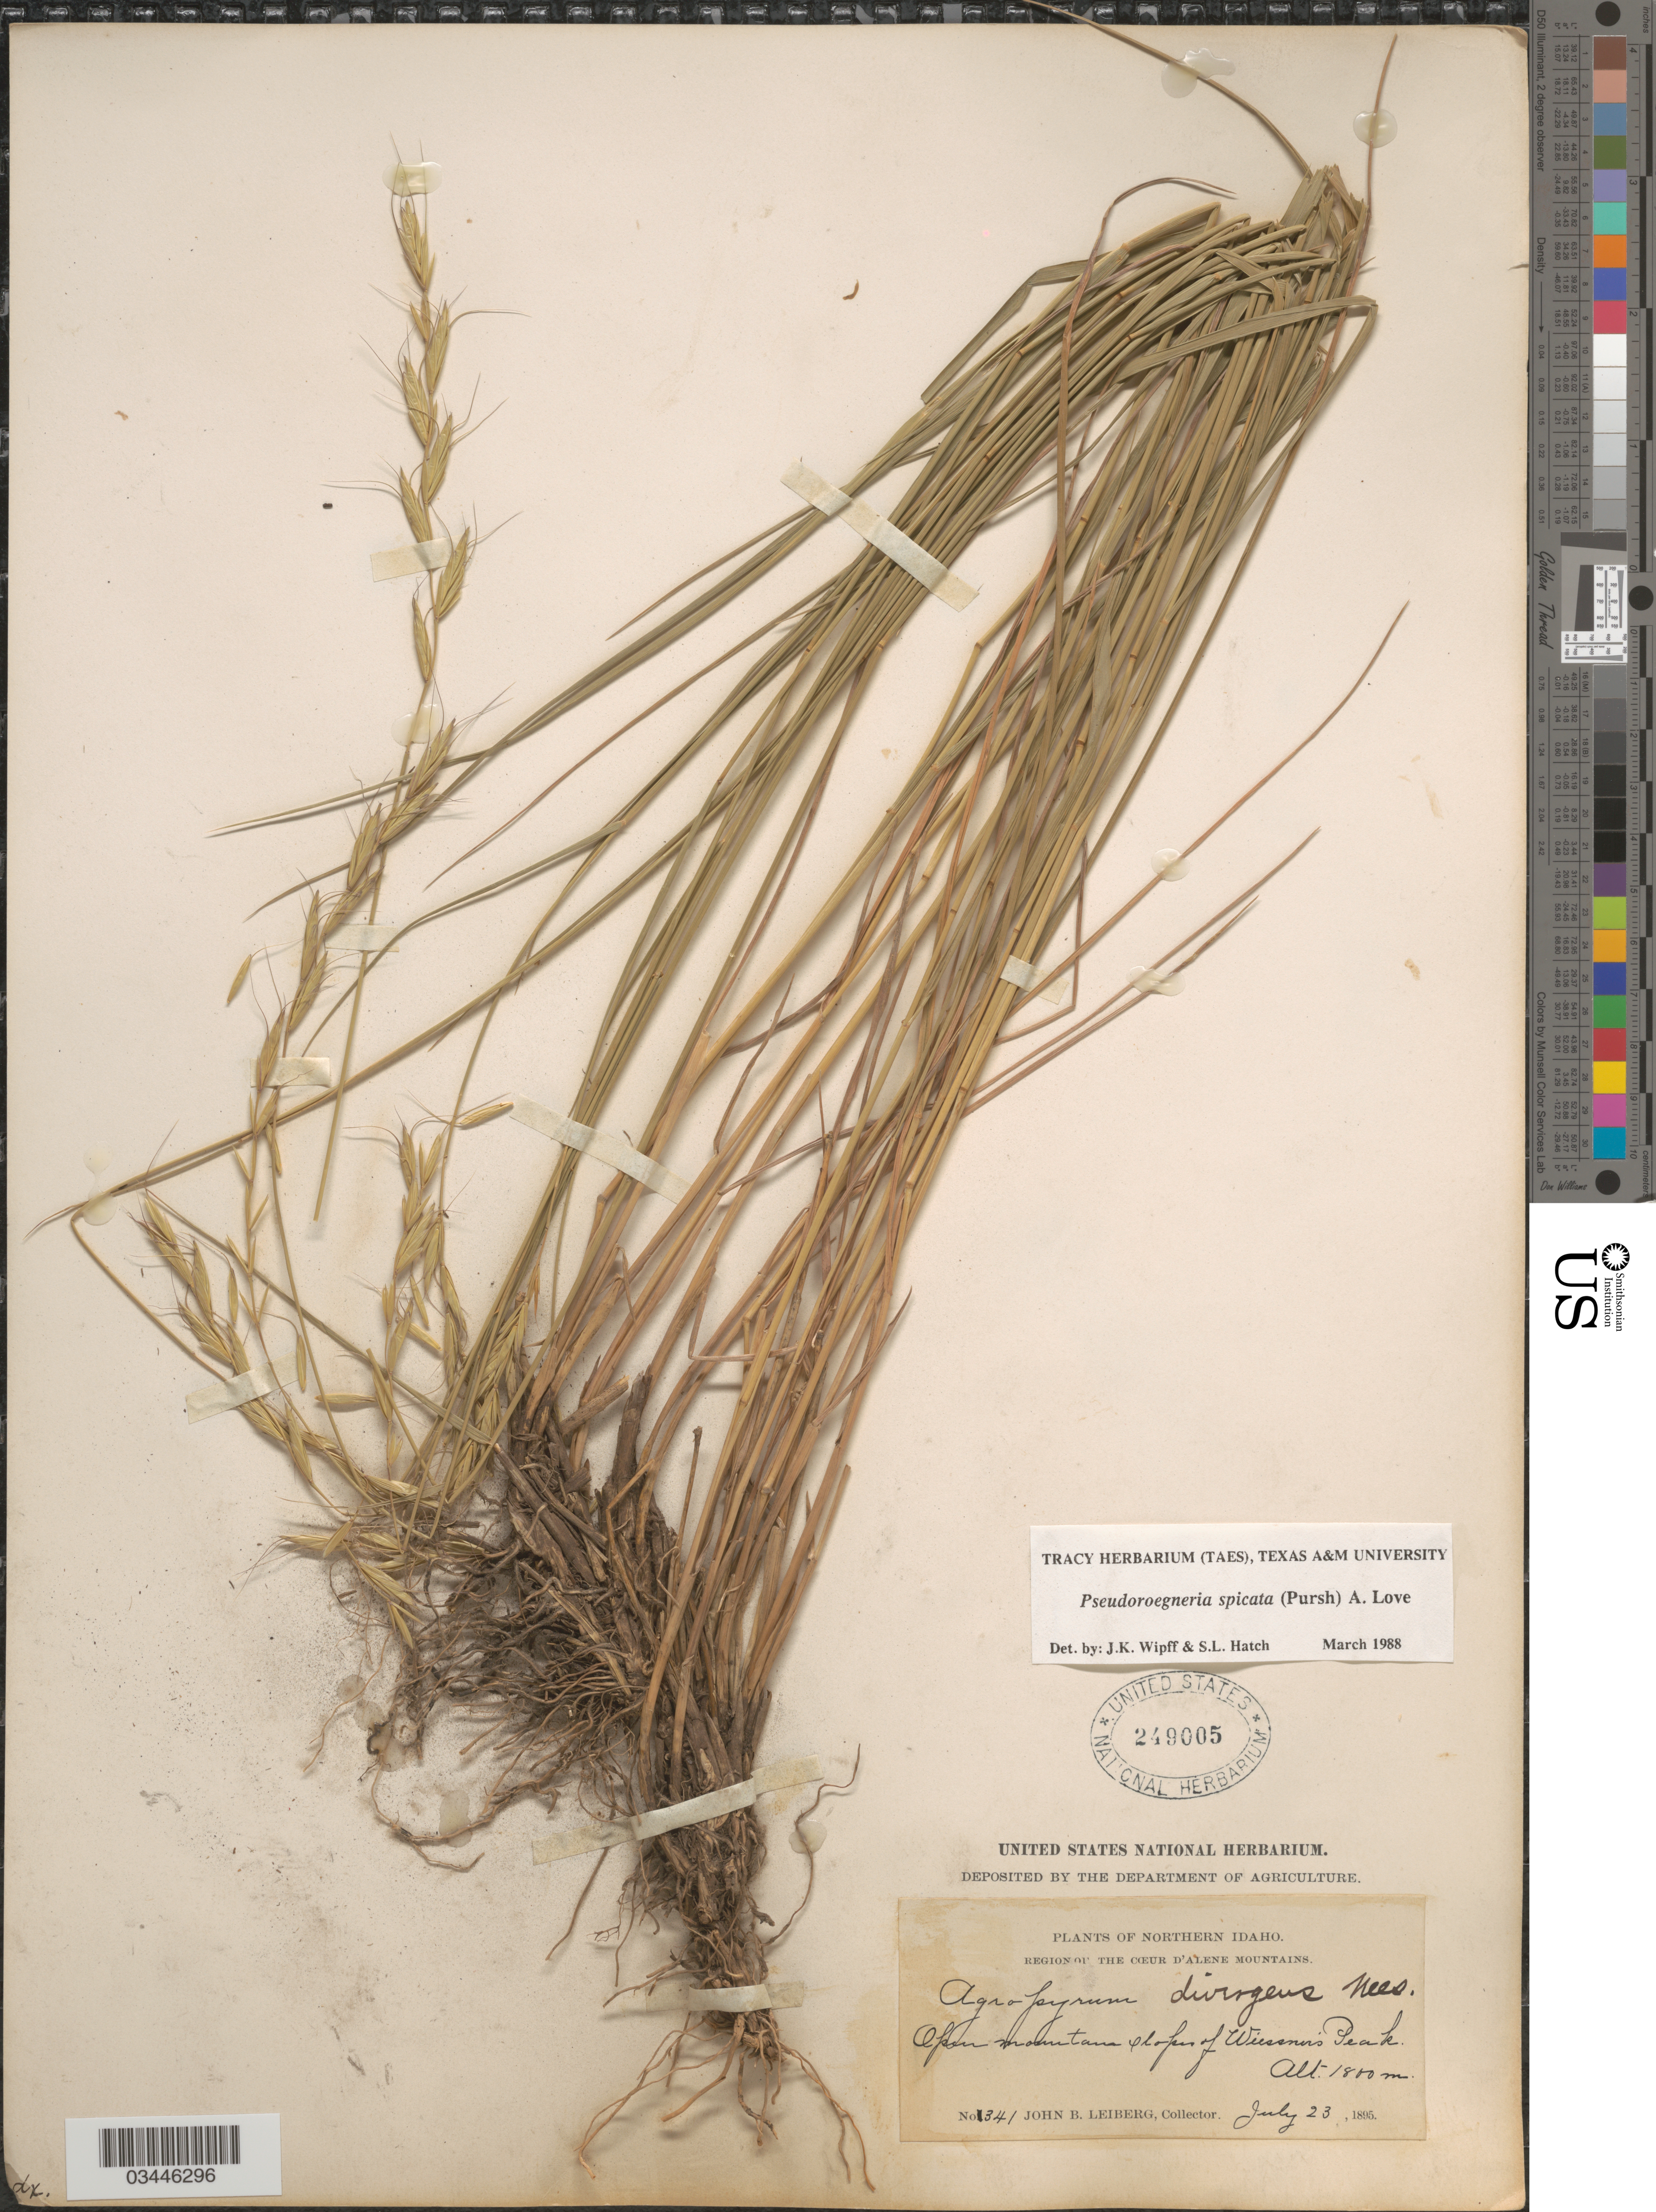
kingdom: Plantae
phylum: Tracheophyta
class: Liliopsida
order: Poales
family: Poaceae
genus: Pseudoroegneria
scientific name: Pseudoroegneria spicata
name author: (Pursh) Á. Löve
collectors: J. B. Leiberg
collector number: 1341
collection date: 1895-07-23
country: United States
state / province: Idaho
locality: Northern Idaho. Region of the Coeur d'Alene Mountains. Open mountain slopes of Wiessner's Peak.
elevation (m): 1800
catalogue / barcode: US 249005